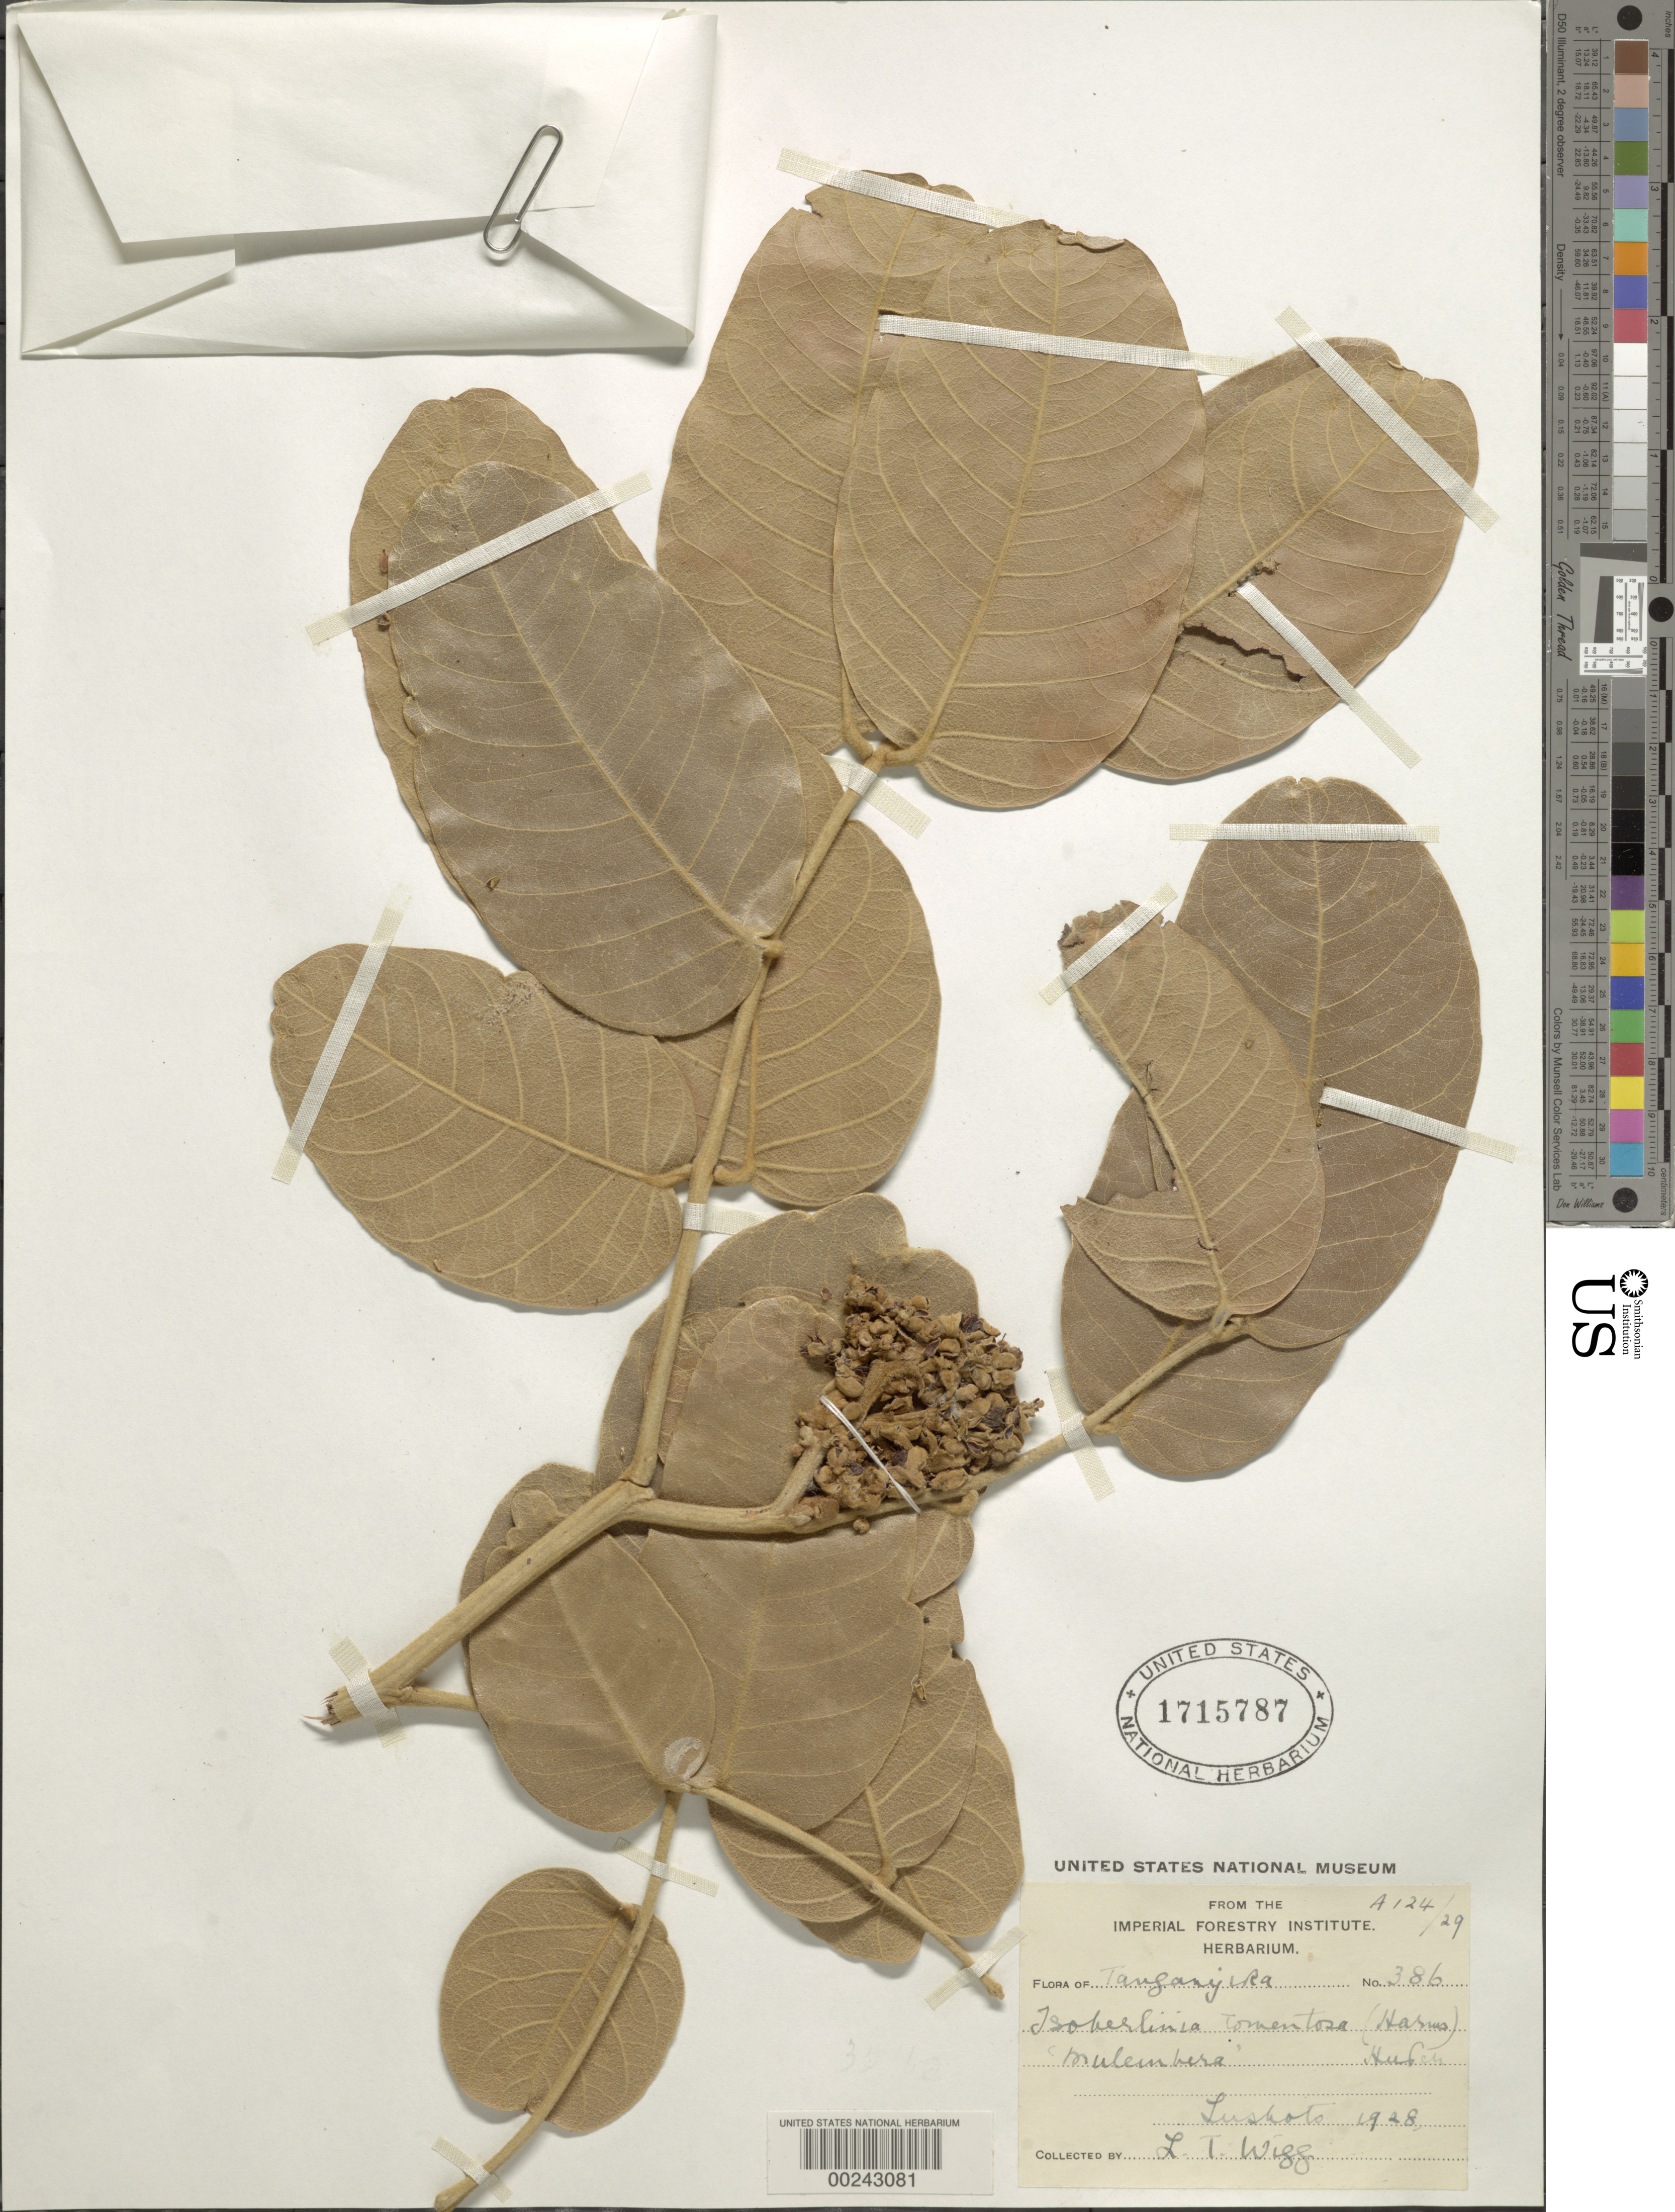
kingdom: Plantae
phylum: Tracheophyta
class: Magnoliopsida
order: Fabales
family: Fabaceae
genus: Isoberlinia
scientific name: Isoberlinia tomentosa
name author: (Harms) Craib & Stapf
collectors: L. Wigg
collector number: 386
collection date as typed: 1928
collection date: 1928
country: Tanzania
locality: Lushoto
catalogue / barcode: US 1715787